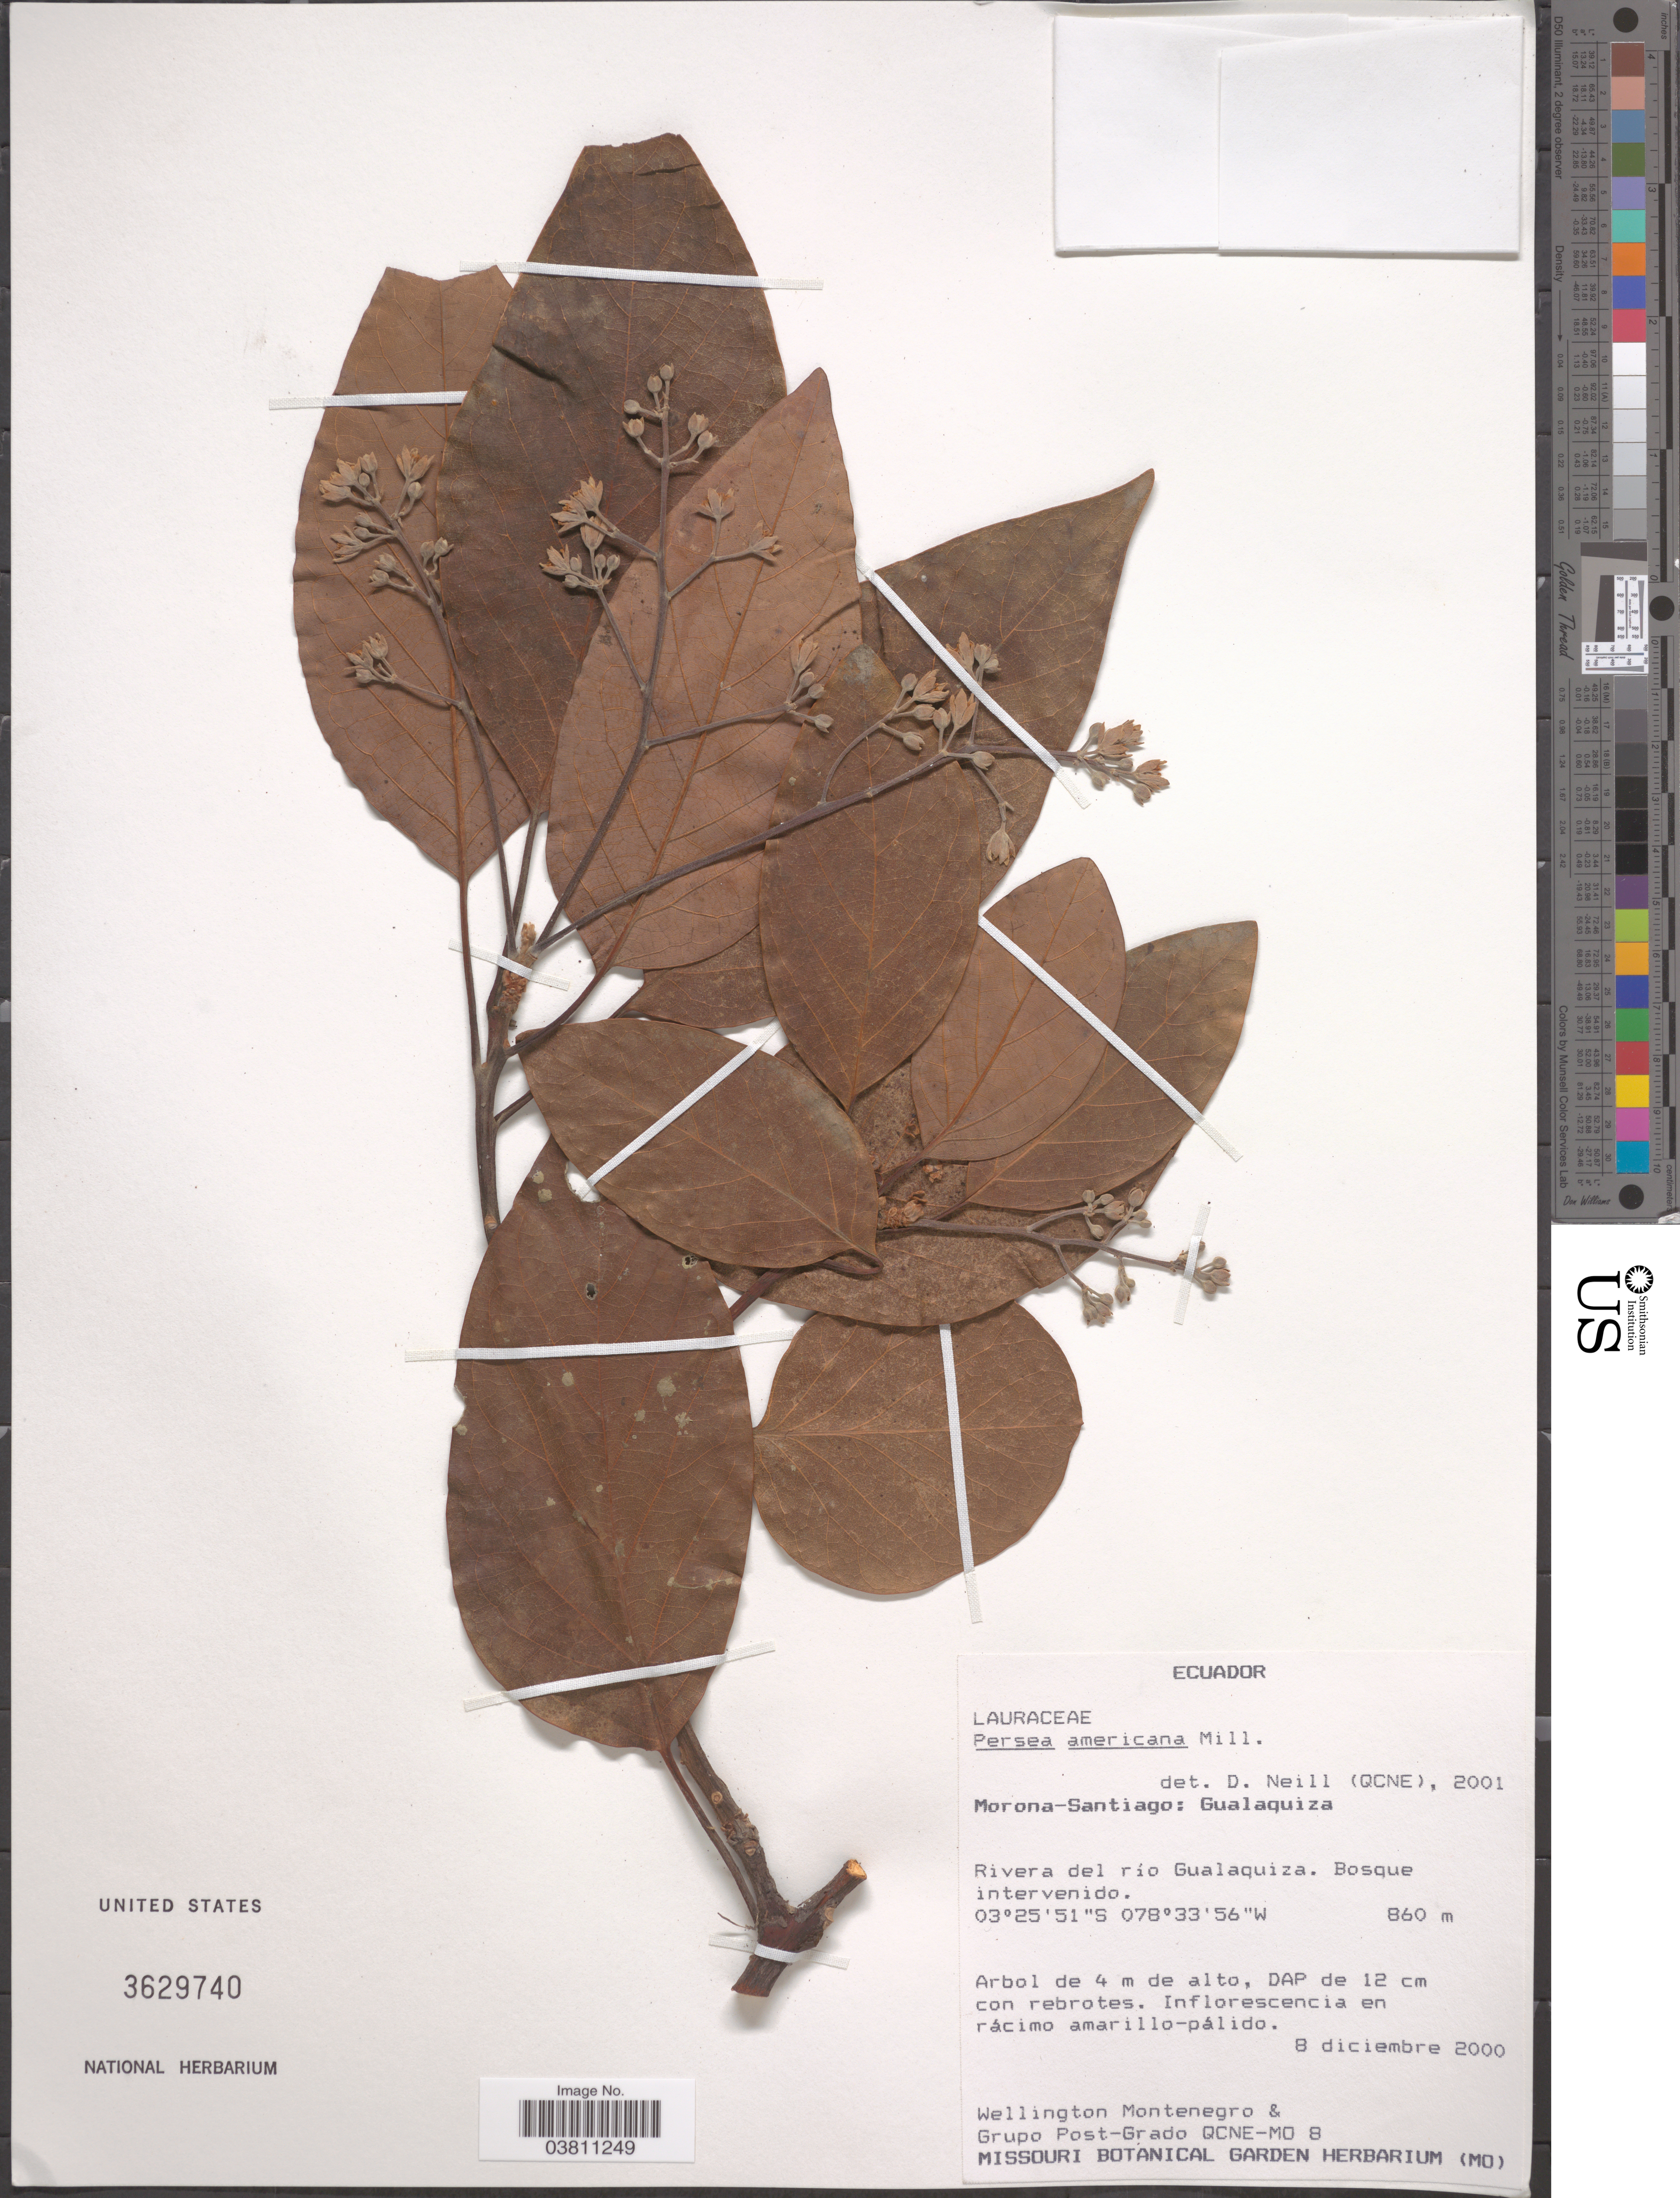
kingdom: Plantae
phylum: Tracheophyta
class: Magnoliopsida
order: Laurales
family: Lauraceae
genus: Persea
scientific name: Persea americana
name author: Mill.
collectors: W. Montenegro & Grupo Post-Grado MO-QCNE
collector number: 8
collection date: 2000-12-08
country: Ecuador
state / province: Morona-Santiago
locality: Gualaquiza. Rivera del río Gualaquiza.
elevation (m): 860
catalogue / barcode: US 3629740